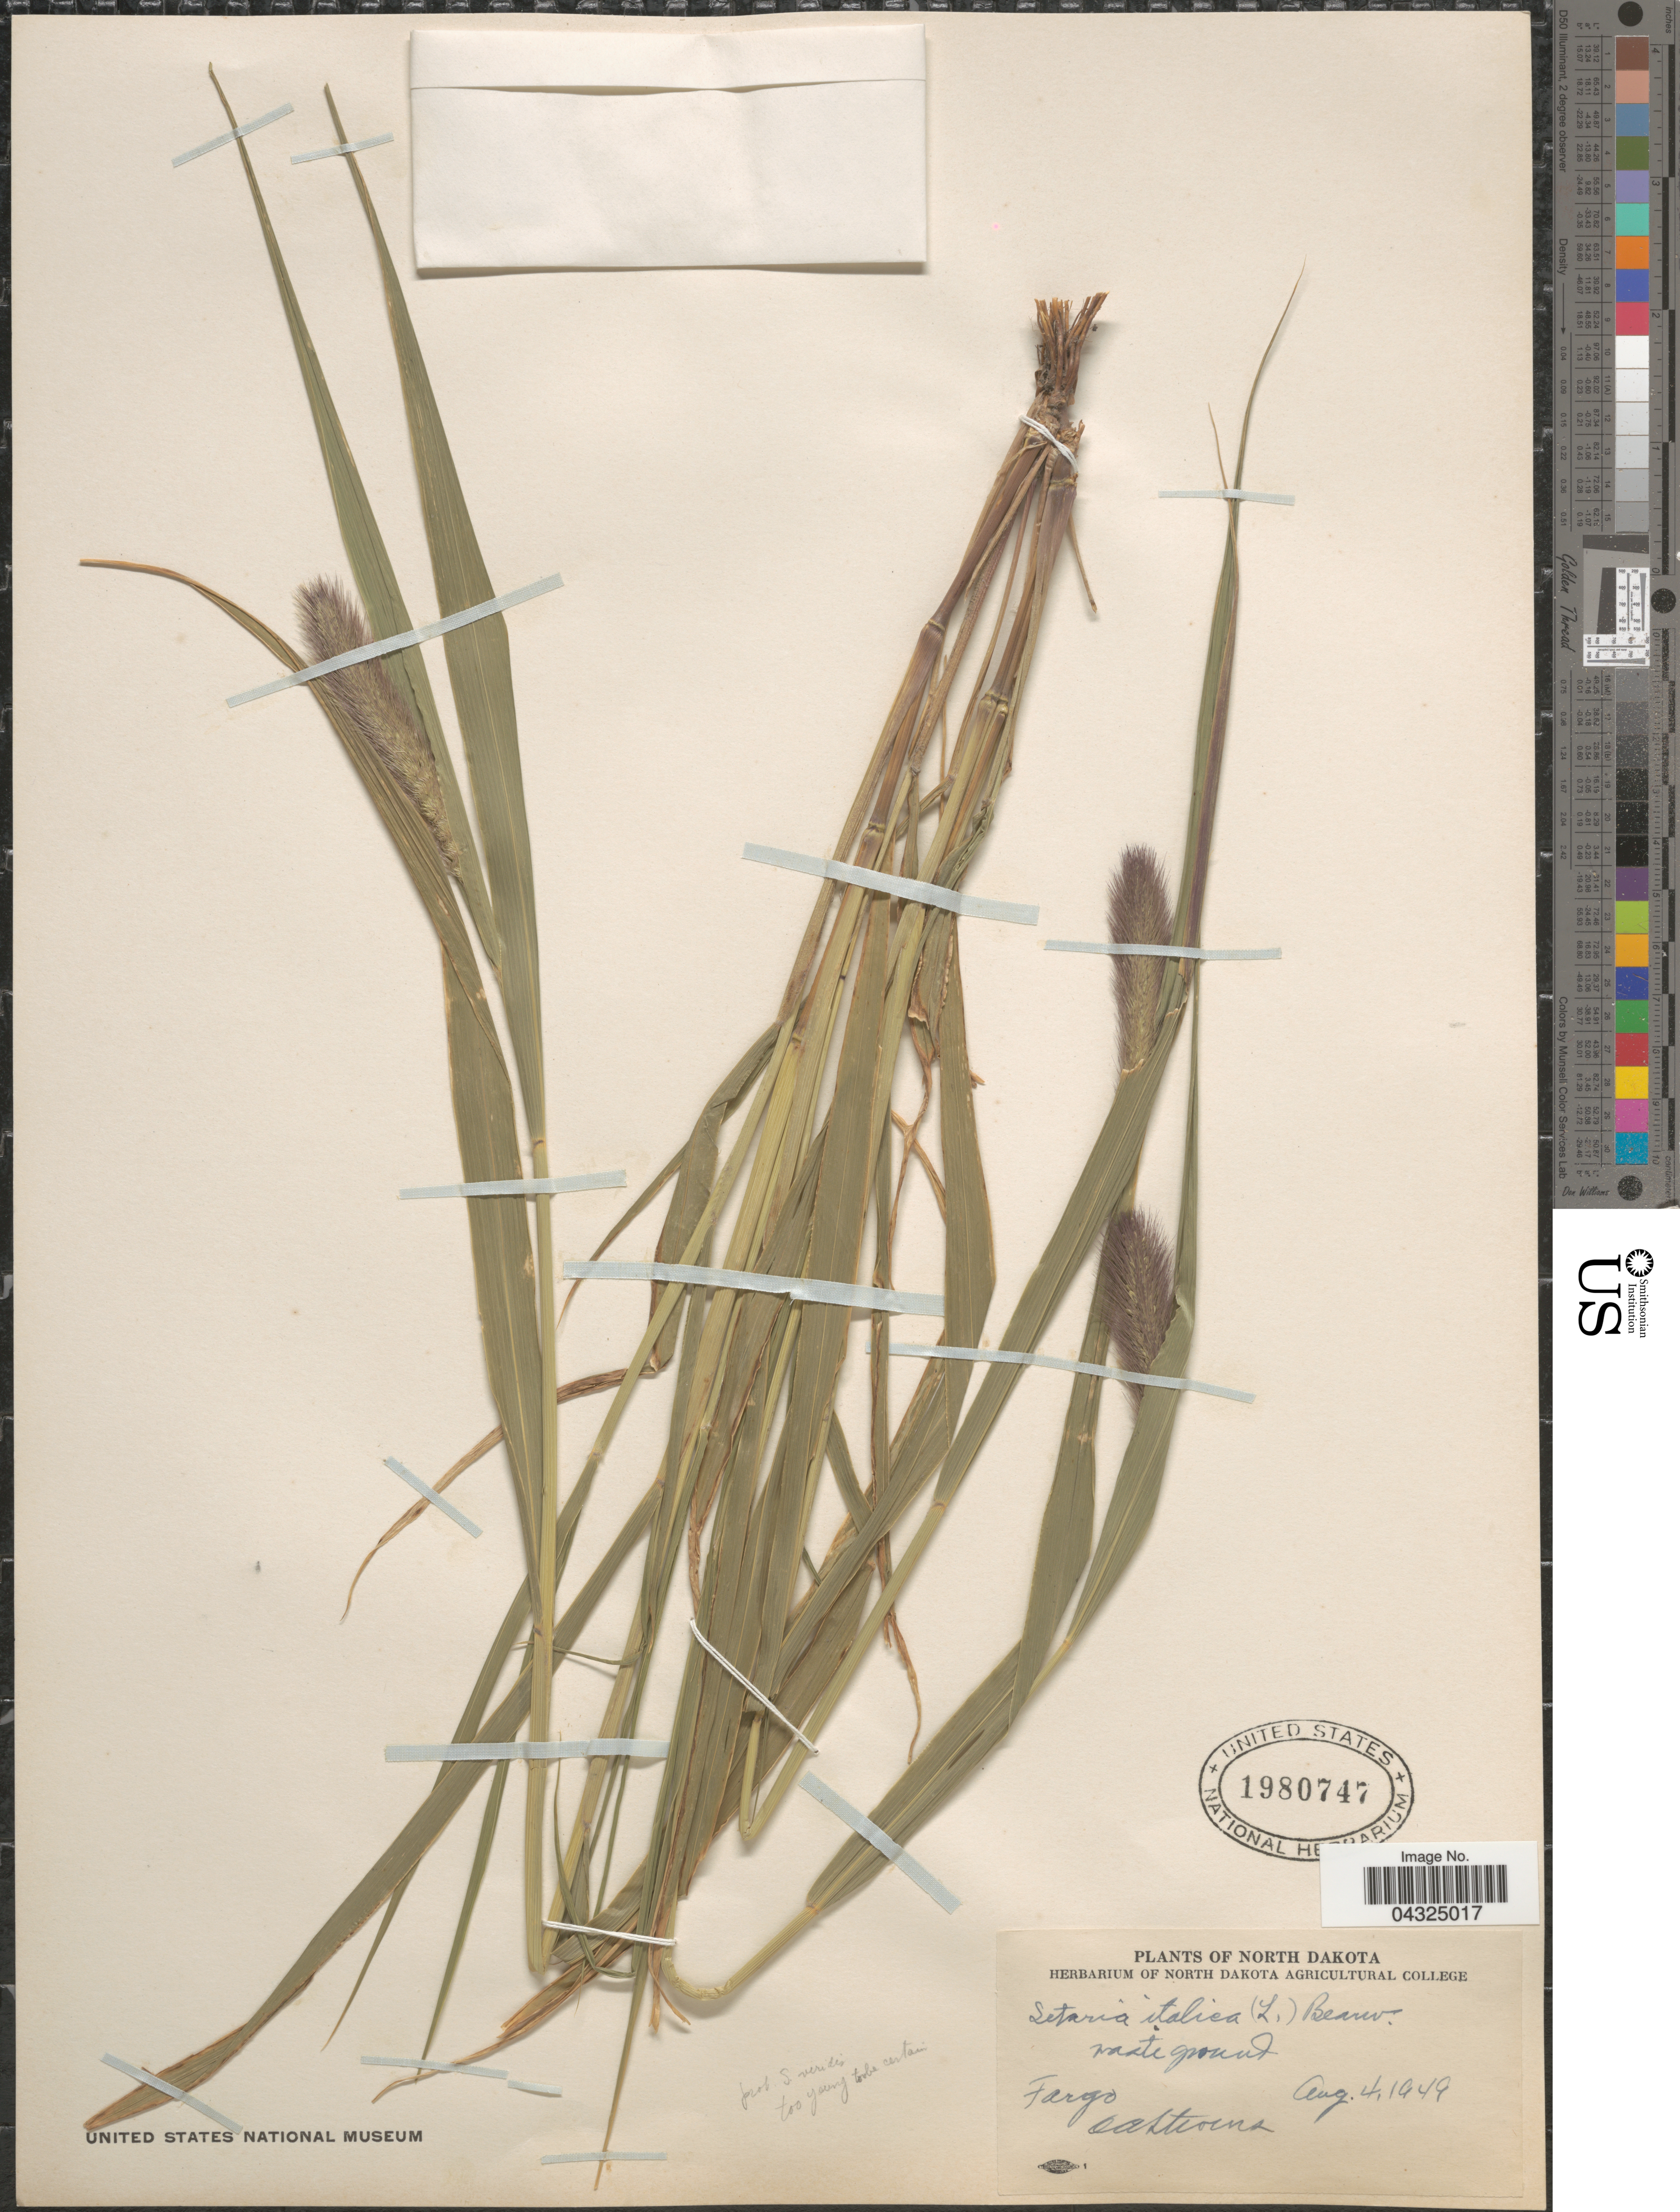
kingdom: Plantae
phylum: Tracheophyta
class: Liliopsida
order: Poales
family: Poaceae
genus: Setaria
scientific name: Setaria italica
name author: (L.) P. Beauv.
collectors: O. A. Stevens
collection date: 1949-08-04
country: United States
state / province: North Dakota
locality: Fargo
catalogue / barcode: US 1980747